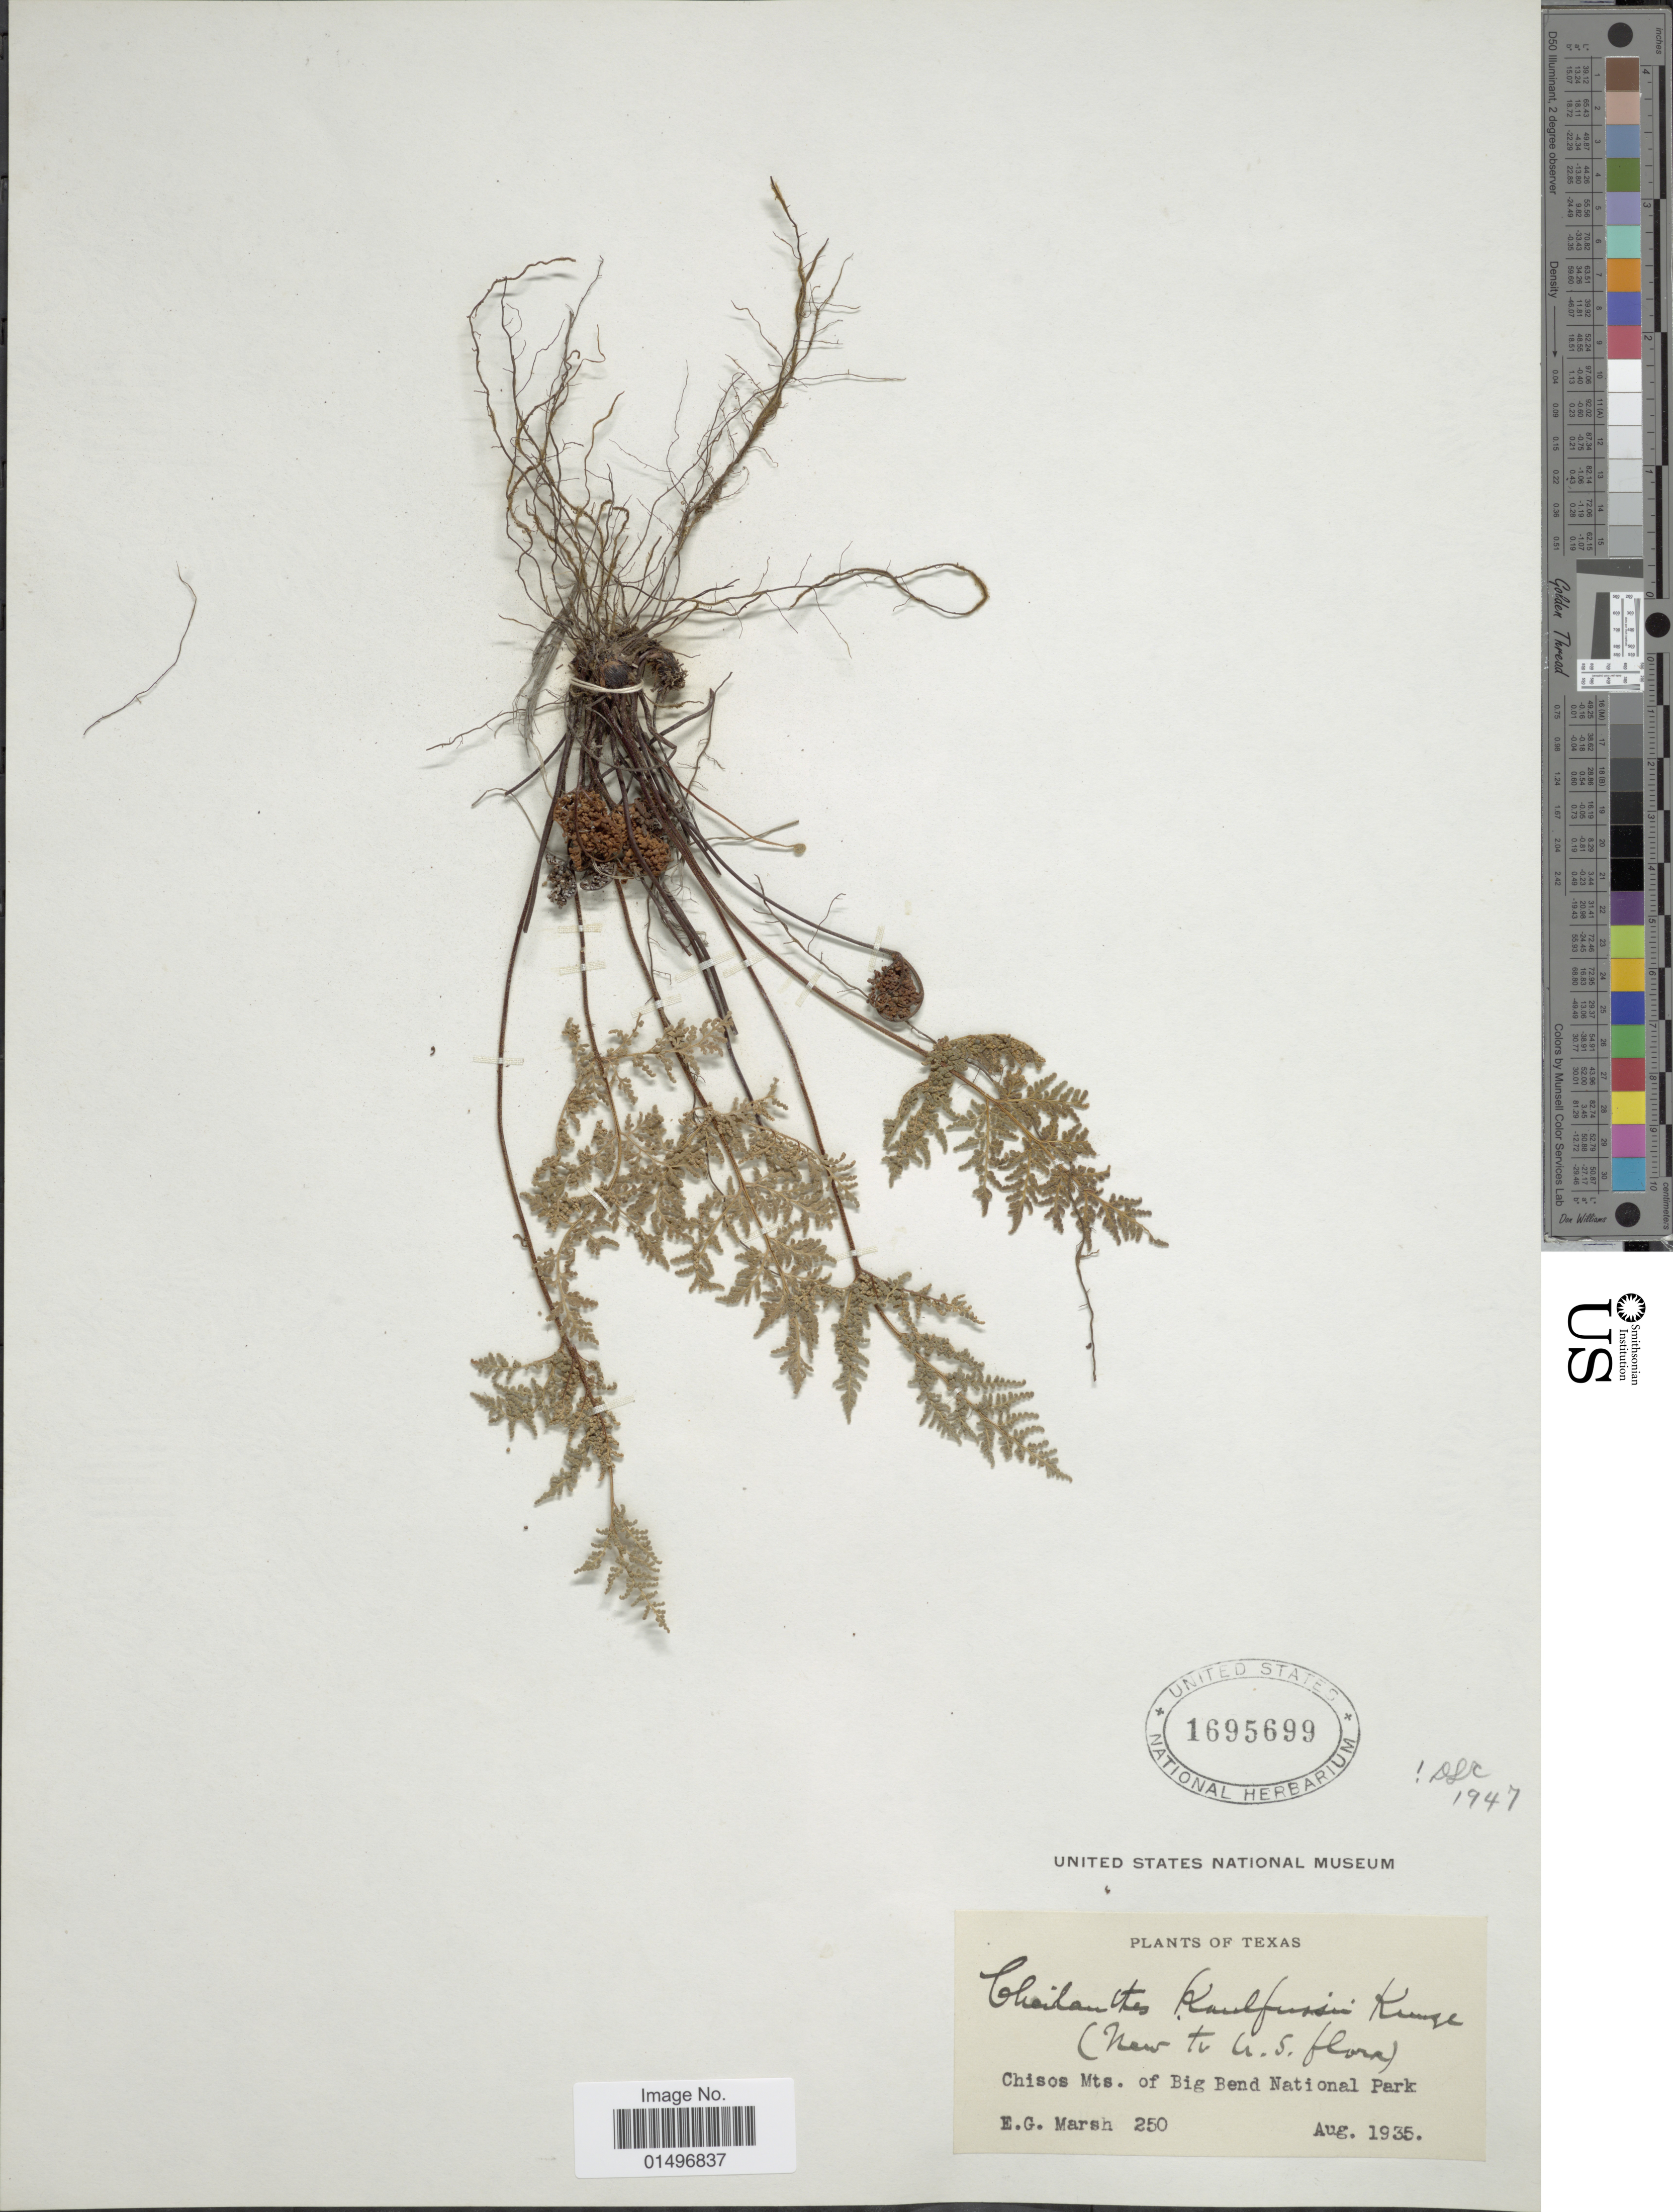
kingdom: Plantae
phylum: Tracheophyta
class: Polypodiopsida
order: Polypodiales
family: Pteridaceae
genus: Gaga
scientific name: Gaga kaulfussii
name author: (Kunze) Fay W. Li & Windham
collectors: E. G. Marsh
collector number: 250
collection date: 1935-08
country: United States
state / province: Texas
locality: Texas, Chisos Mts. of Big Bend National Park.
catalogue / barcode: US 1695699